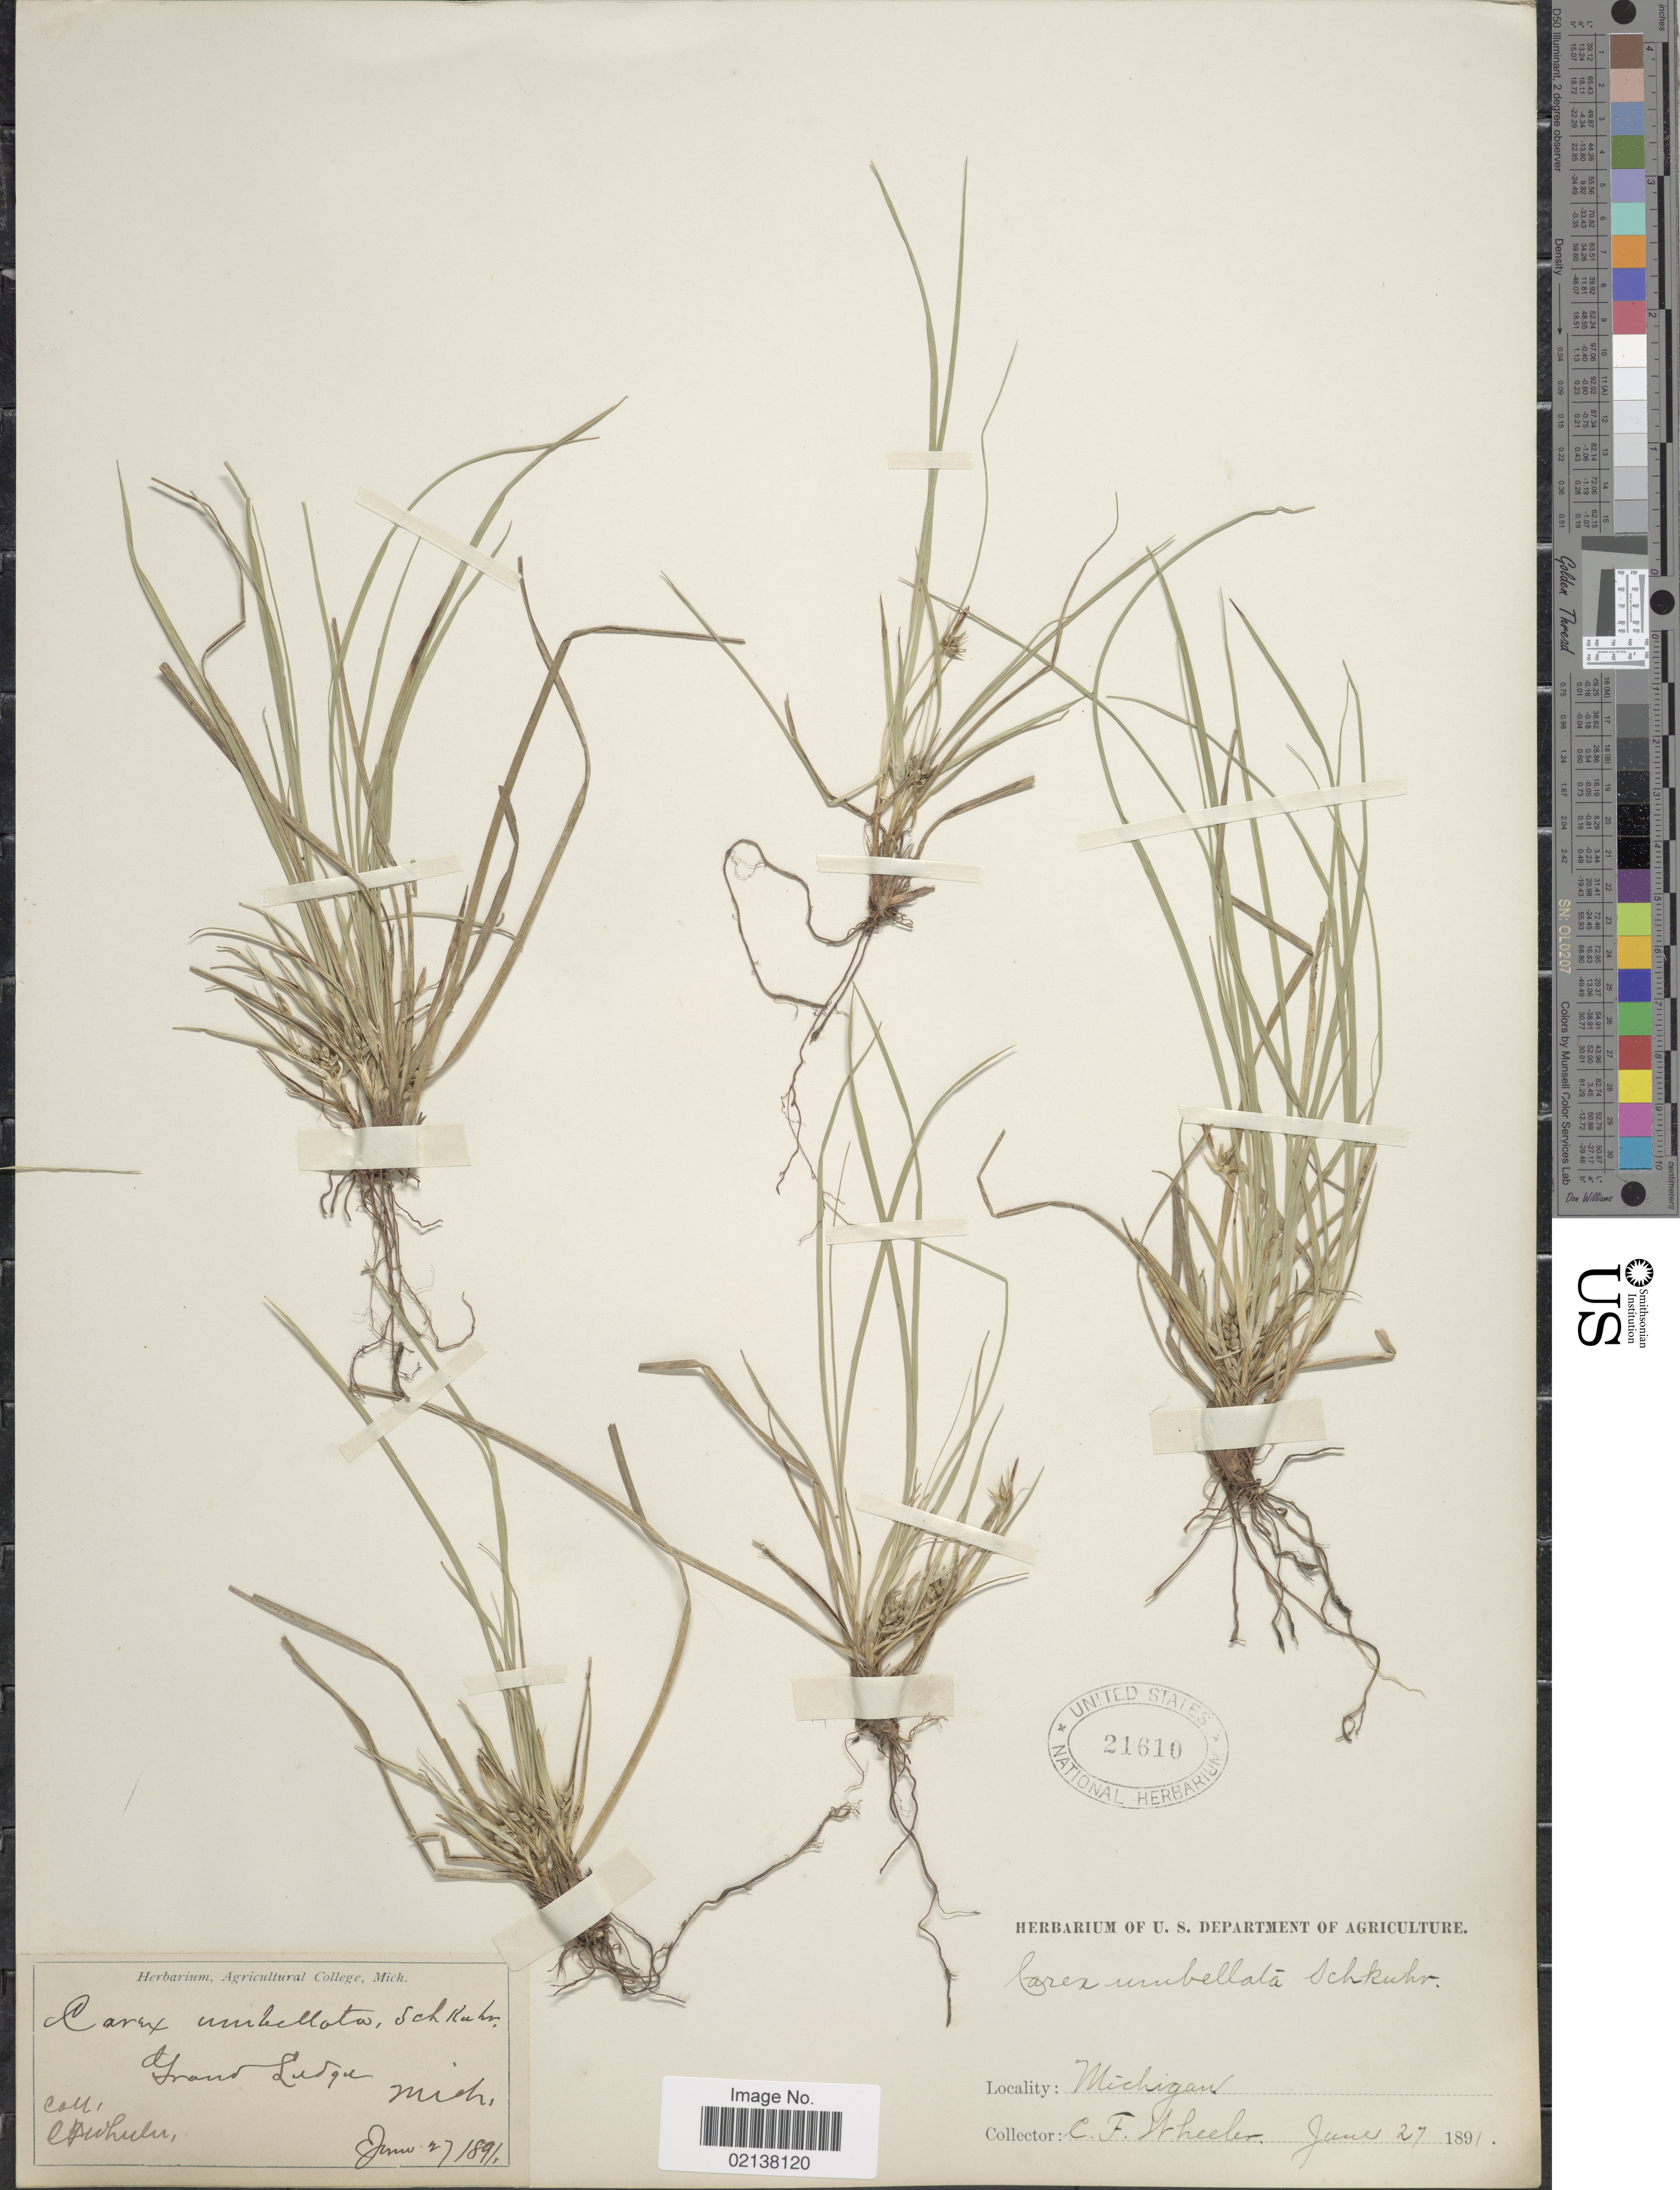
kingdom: Plantae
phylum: Tracheophyta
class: Liliopsida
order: Poales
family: Cyperaceae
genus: Carex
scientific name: Carex umbellata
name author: Schkuhr ex Willd.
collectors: C. Wheeler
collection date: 1891-06-27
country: United States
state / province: Michigan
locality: Grand Ledge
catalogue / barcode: US 21610